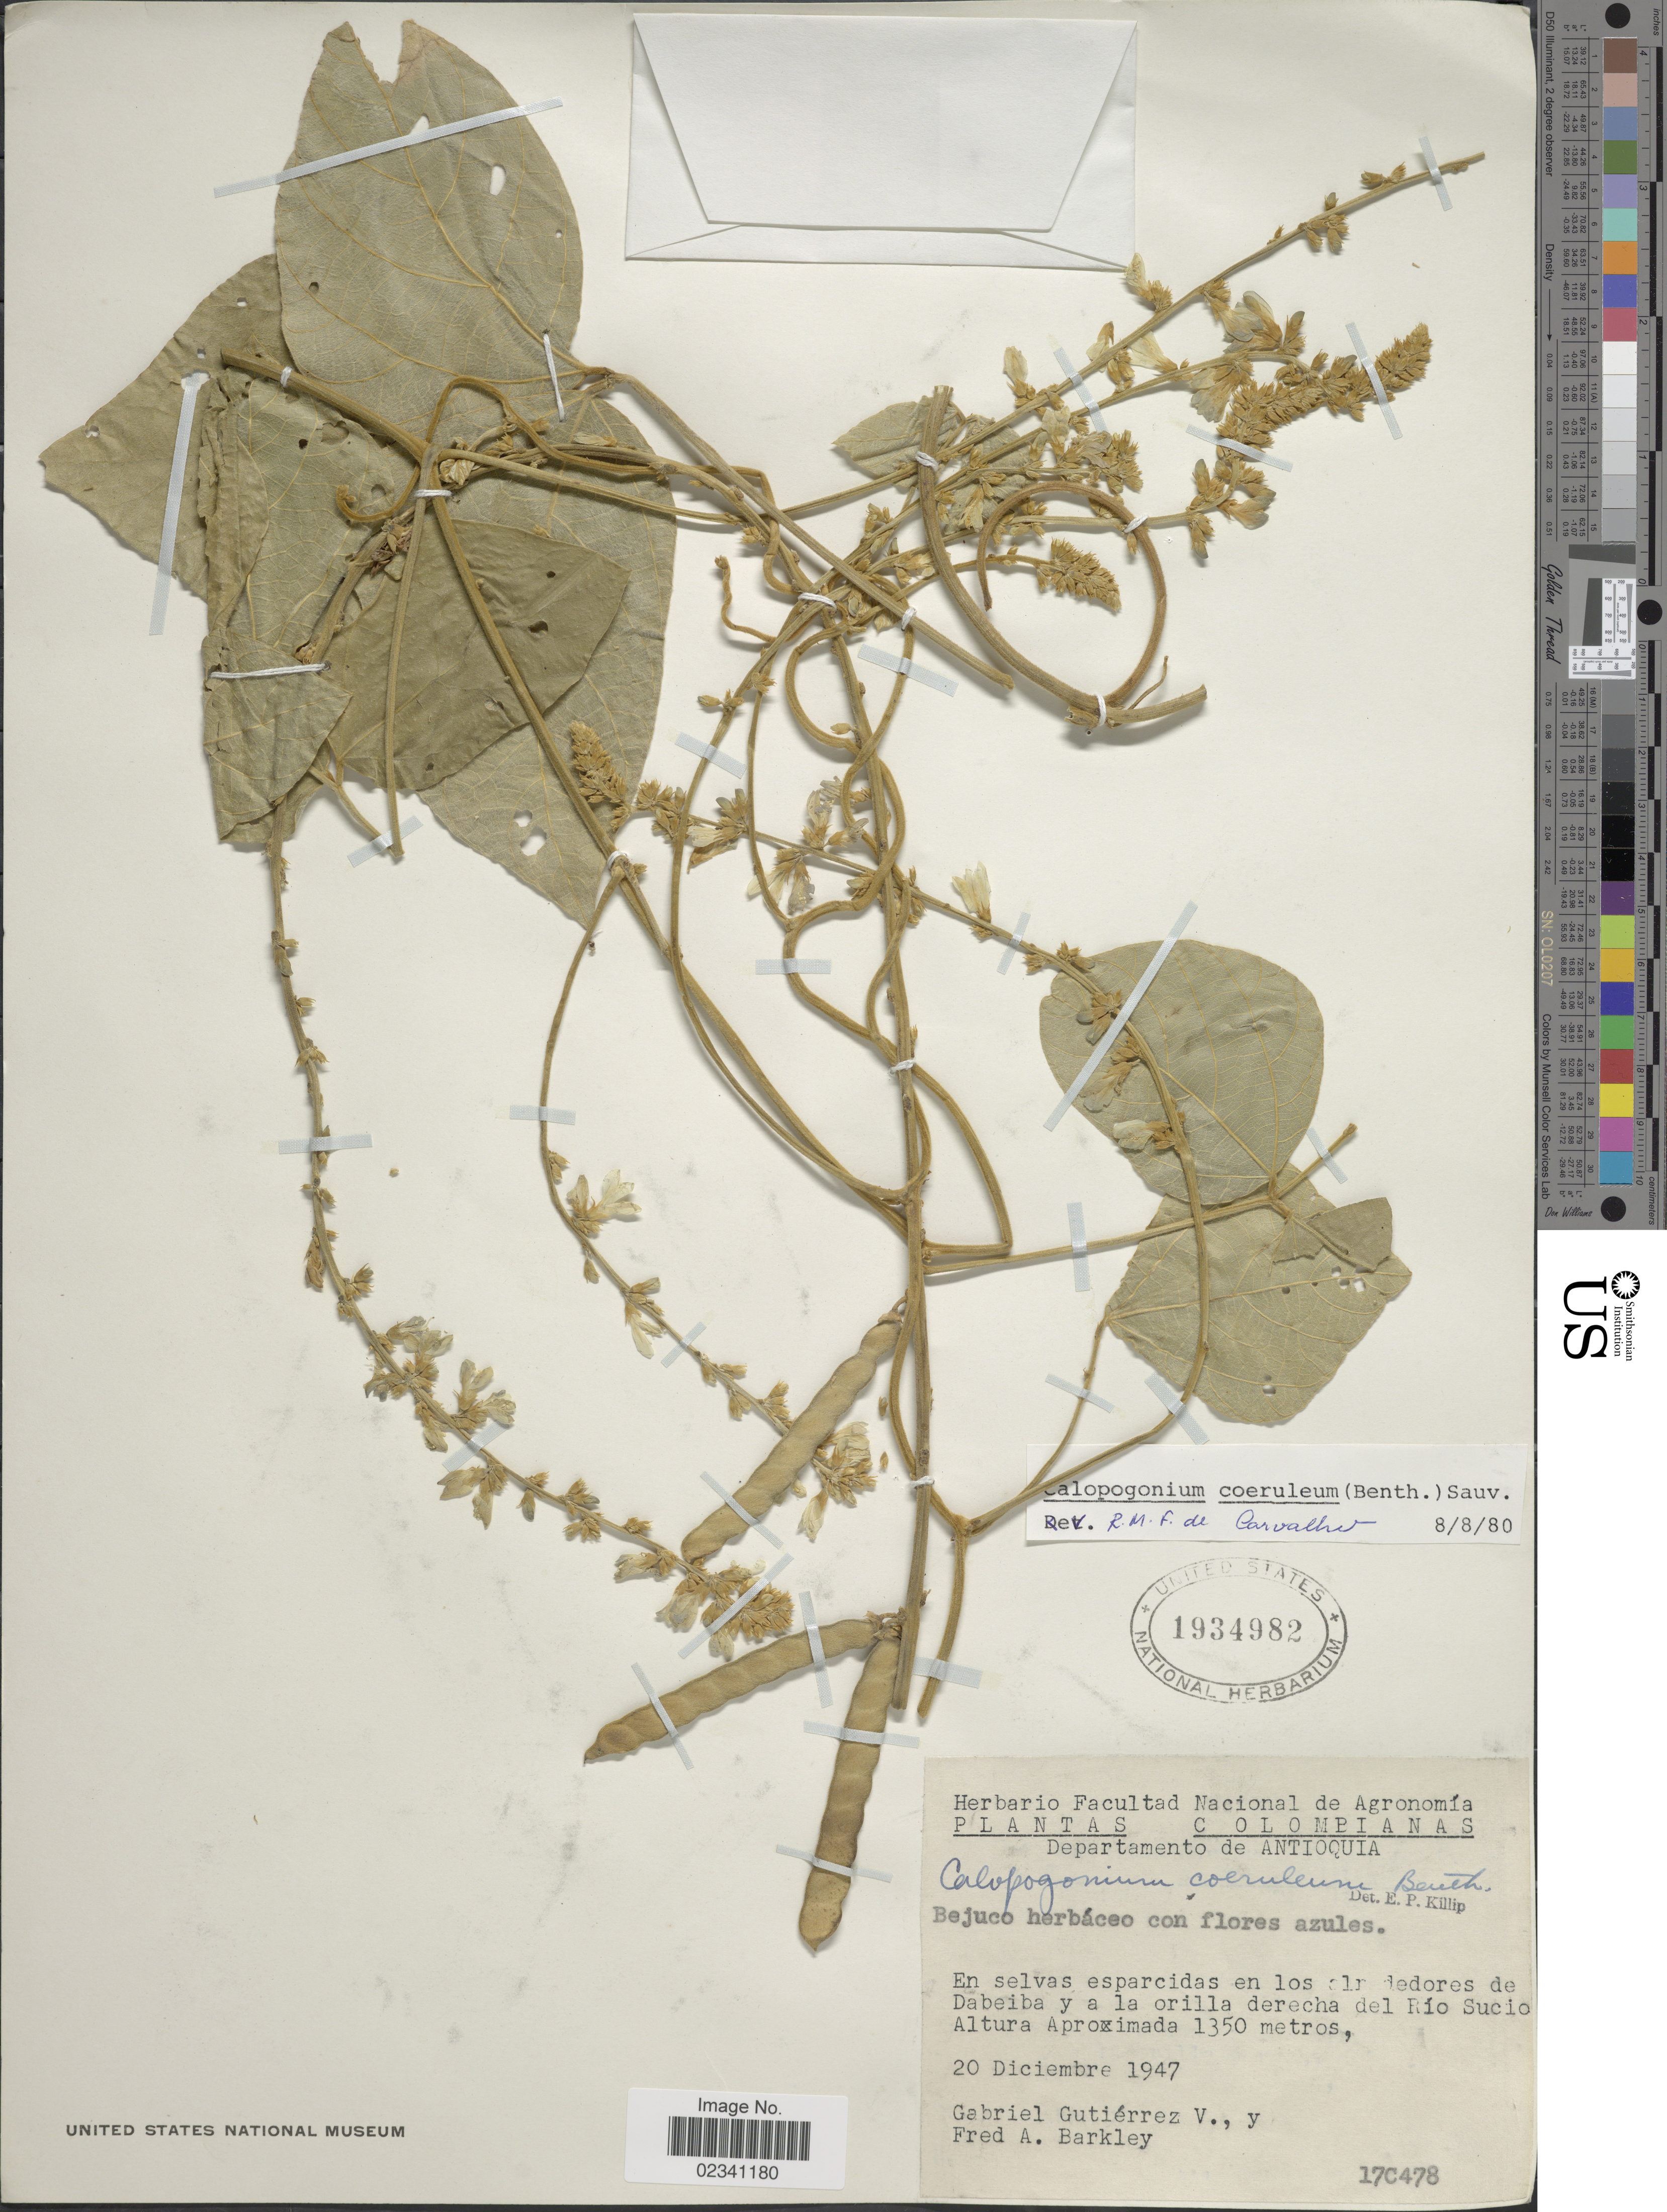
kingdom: Plantae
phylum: Tracheophyta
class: Magnoliopsida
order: Fabales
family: Fabaceae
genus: Calopogonium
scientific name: Calopogonium caeruleum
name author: (Benth.) C. Wright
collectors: G. Gutiérrez V. & F. A. Barkley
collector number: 17C478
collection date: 1947-12-20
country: Colombia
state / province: Antioquia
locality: En selvas esparcidas en los alrededores de Dabeiba y a la orilla derecha del Rio Sucio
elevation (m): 1350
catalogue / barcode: US 1934982